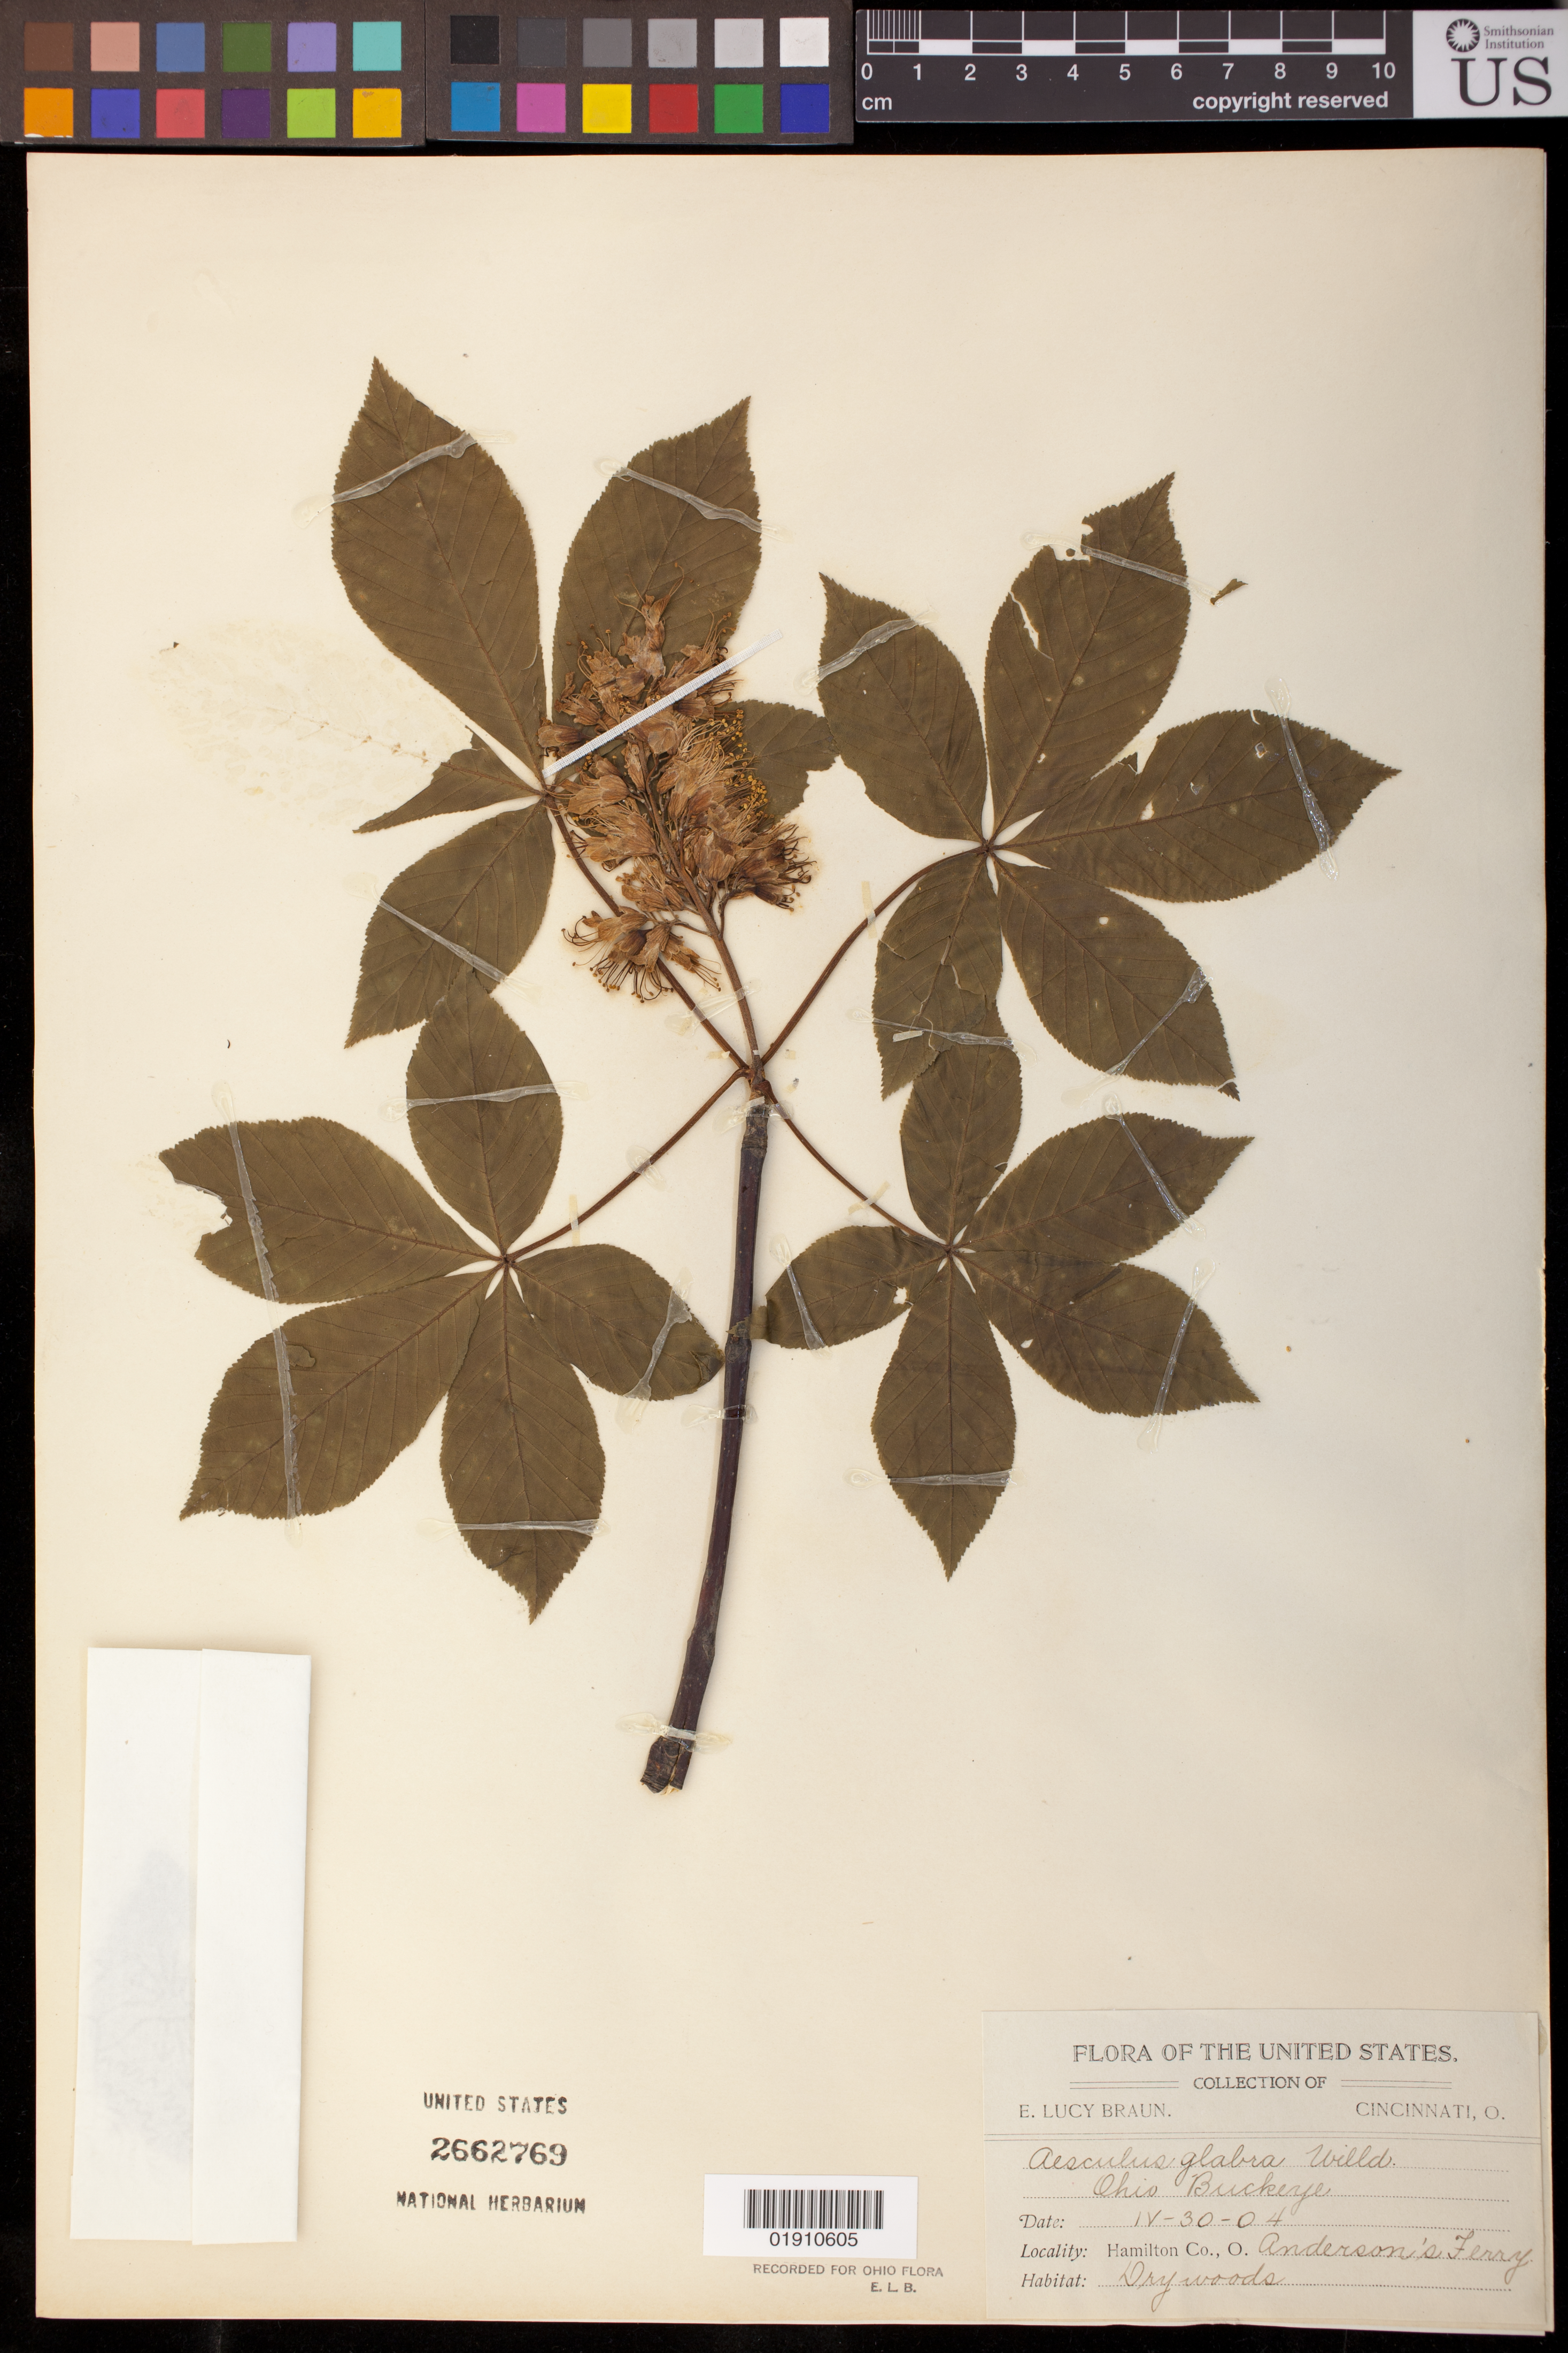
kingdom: Plantae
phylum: Tracheophyta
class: Magnoliopsida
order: Sapindales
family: Sapindaceae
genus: Aesculus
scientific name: Aesculus glabra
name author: Willd.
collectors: E. L. Braun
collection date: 1904-04-30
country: United States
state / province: Ohio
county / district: Hamilton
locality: Anderson's Ferry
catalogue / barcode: US 2662769